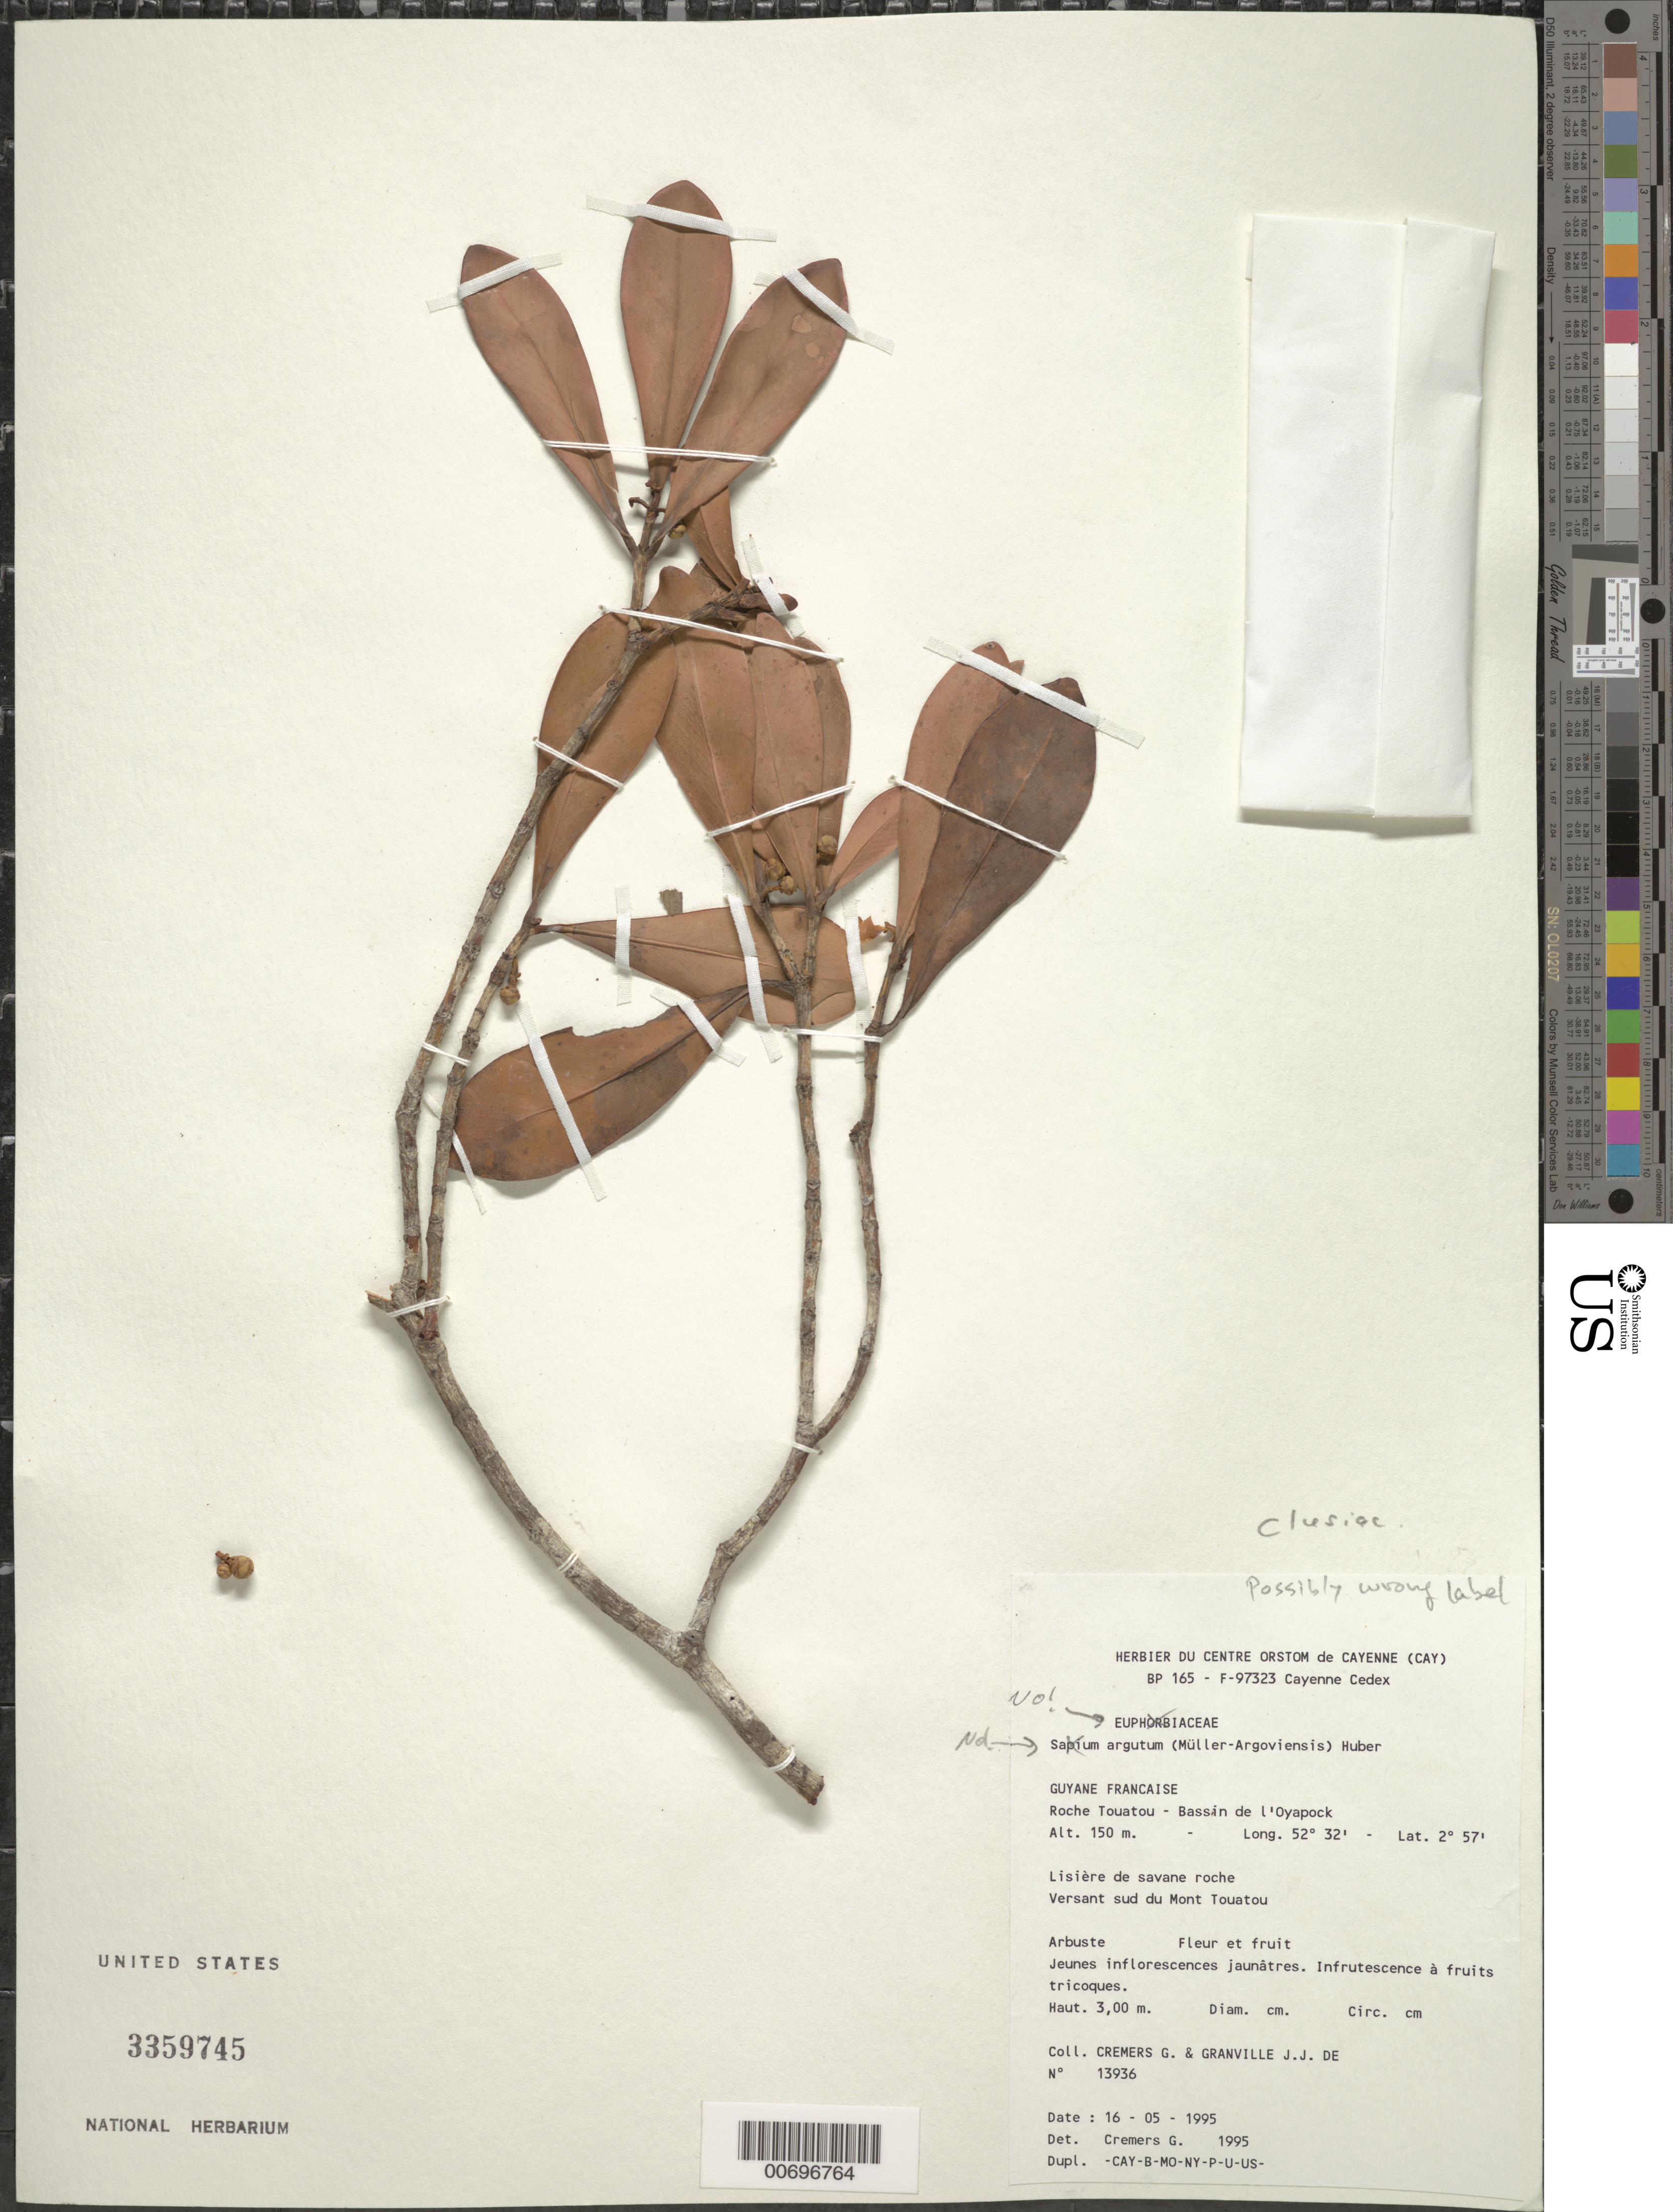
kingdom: Plantae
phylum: Tracheophyta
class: Magnoliopsida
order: Malpighiales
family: Clusiaceae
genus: Clusia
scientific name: Clusia panapanari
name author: (Aubl.) Choisy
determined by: Pipoly, J. J., III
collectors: G. Cremers & J.-J. de Granville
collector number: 13936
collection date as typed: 16-May-95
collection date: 1995-05-16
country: French Guiana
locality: Roche Touatou, Bassin de l'Oyapock, versant sud du Mont Touatou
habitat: Lisiere de savane roche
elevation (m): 150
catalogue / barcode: US 3359745